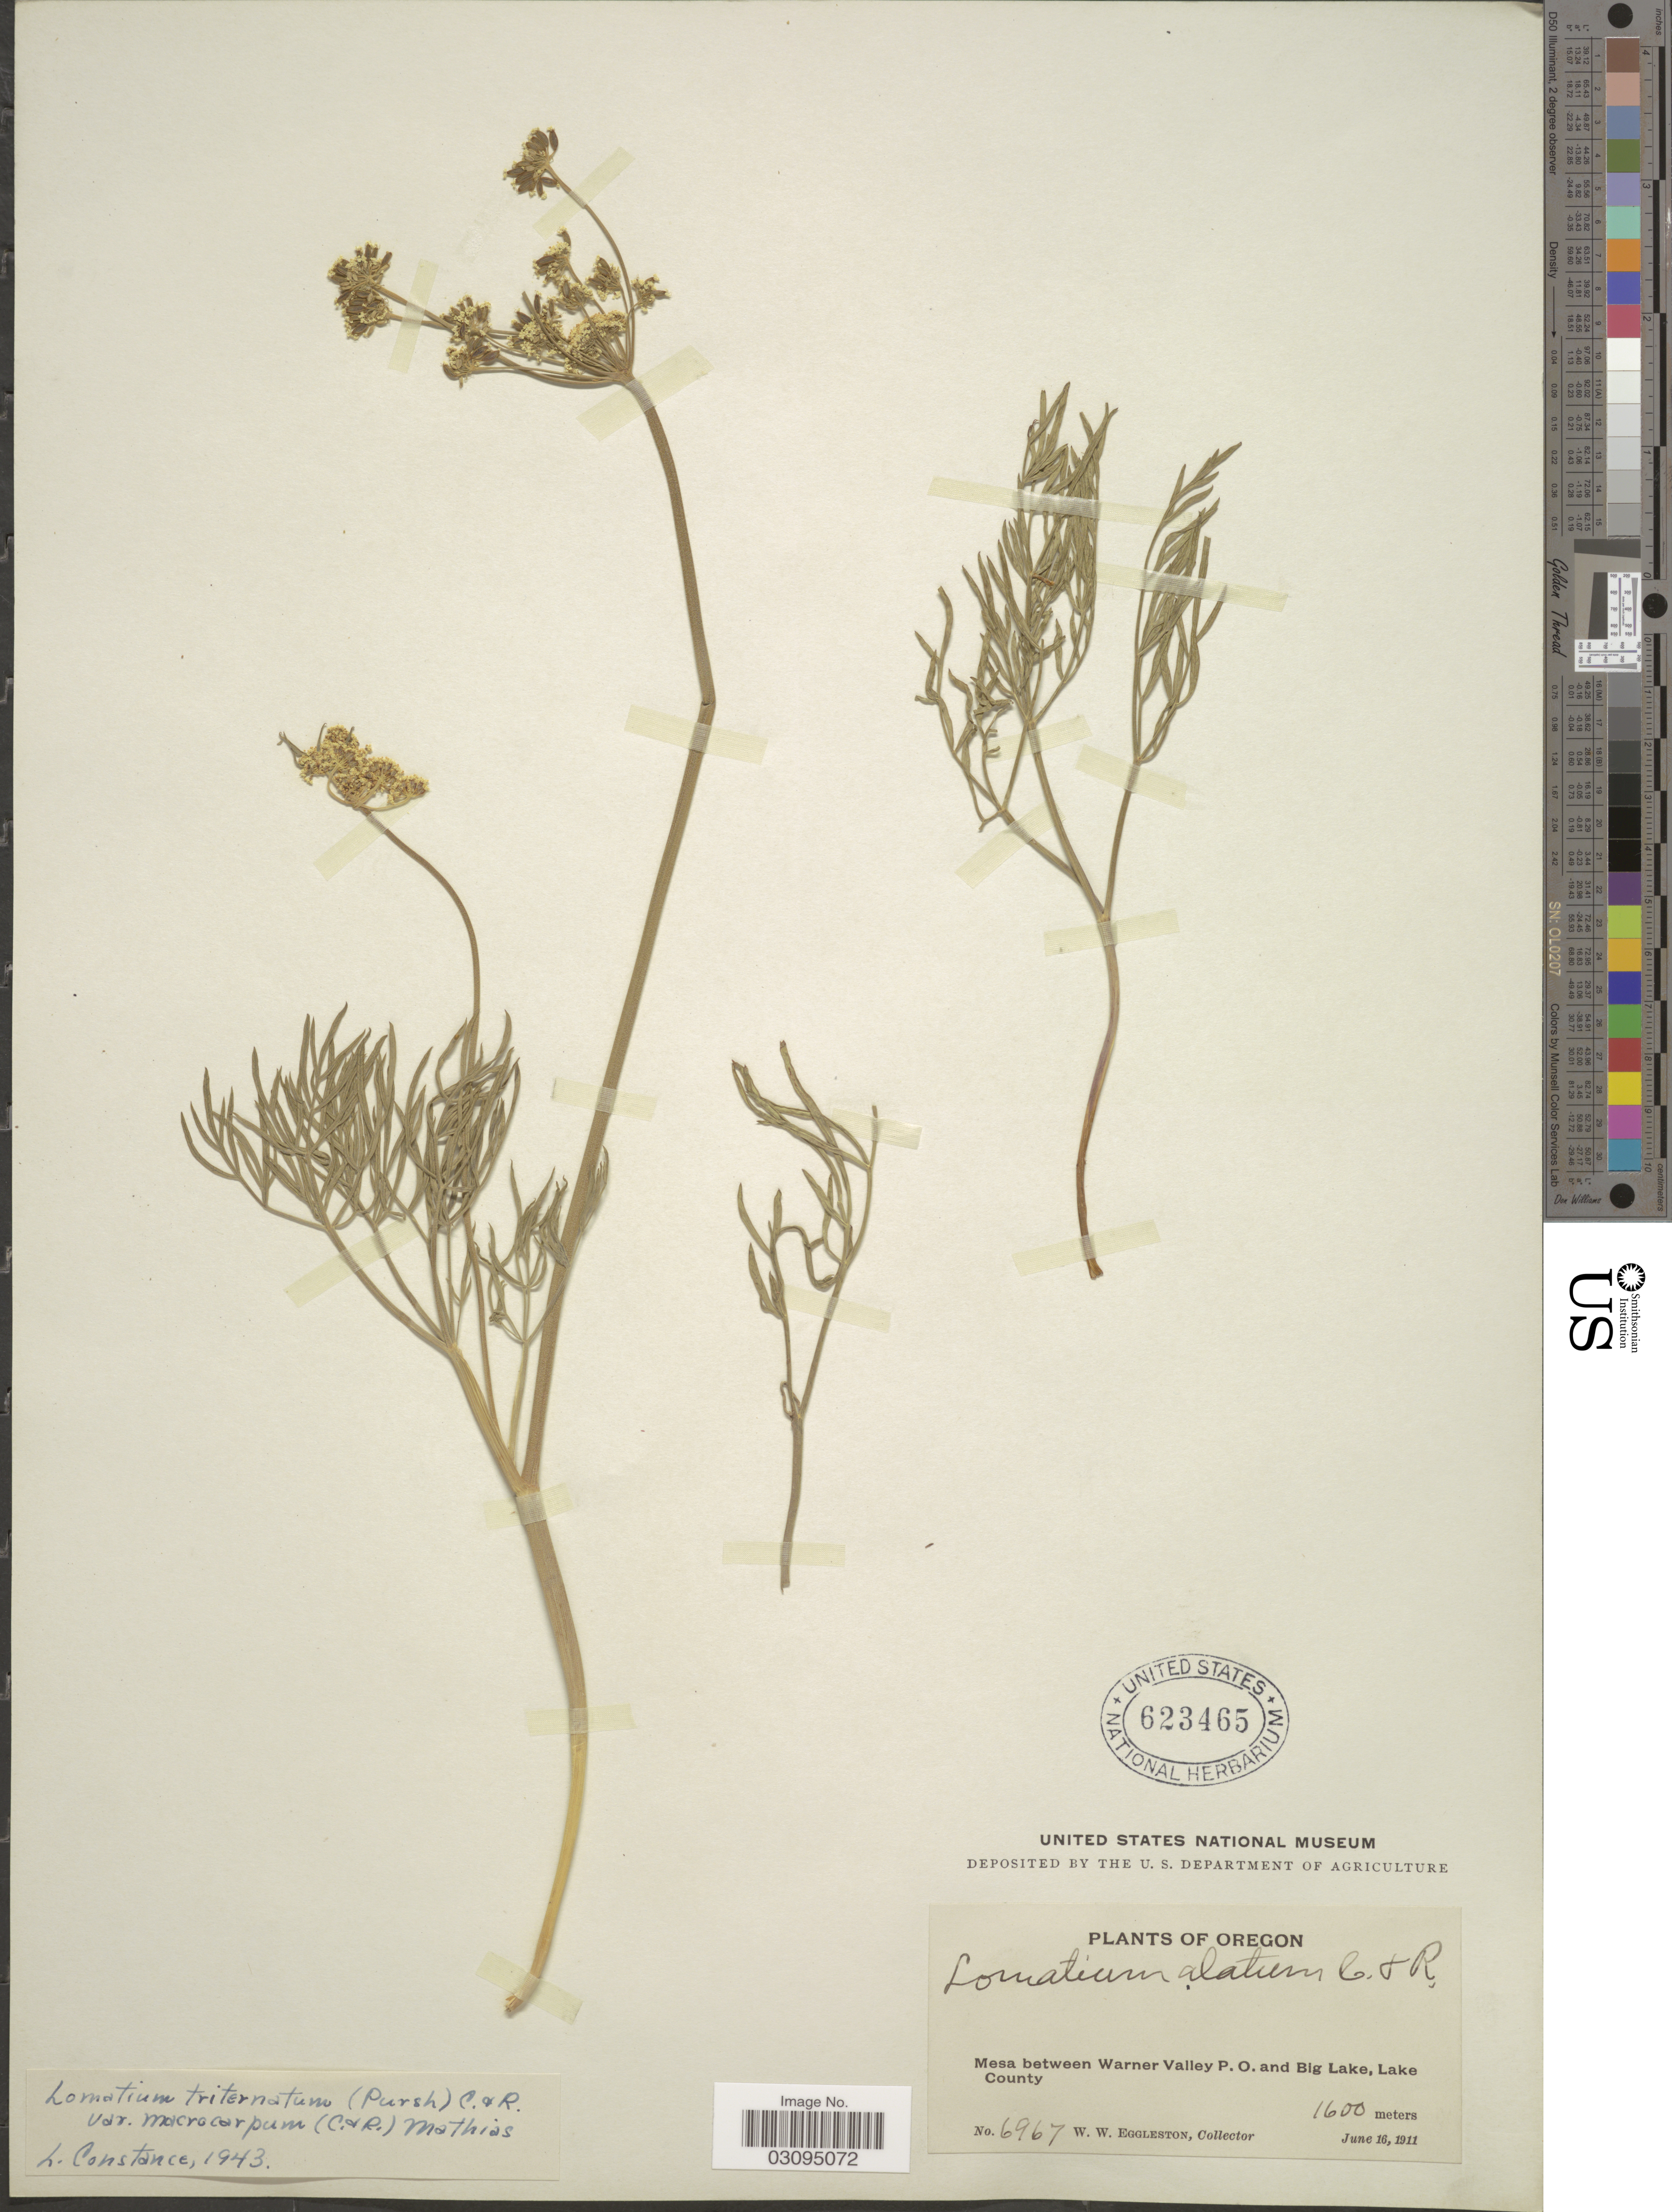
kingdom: Plantae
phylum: Tracheophyta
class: Magnoliopsida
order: Apiales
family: Apiaceae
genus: Lomatium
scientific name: Lomatium triternatum var. macrocarpum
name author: (J.M. Coult. & Rose) Mathias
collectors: W. W. Eggleston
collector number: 6967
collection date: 1911-06-16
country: United States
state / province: Oregon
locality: Mesa between Warner Valley P.O. and Big Lake, Lake County.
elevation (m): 1600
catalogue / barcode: US 623465